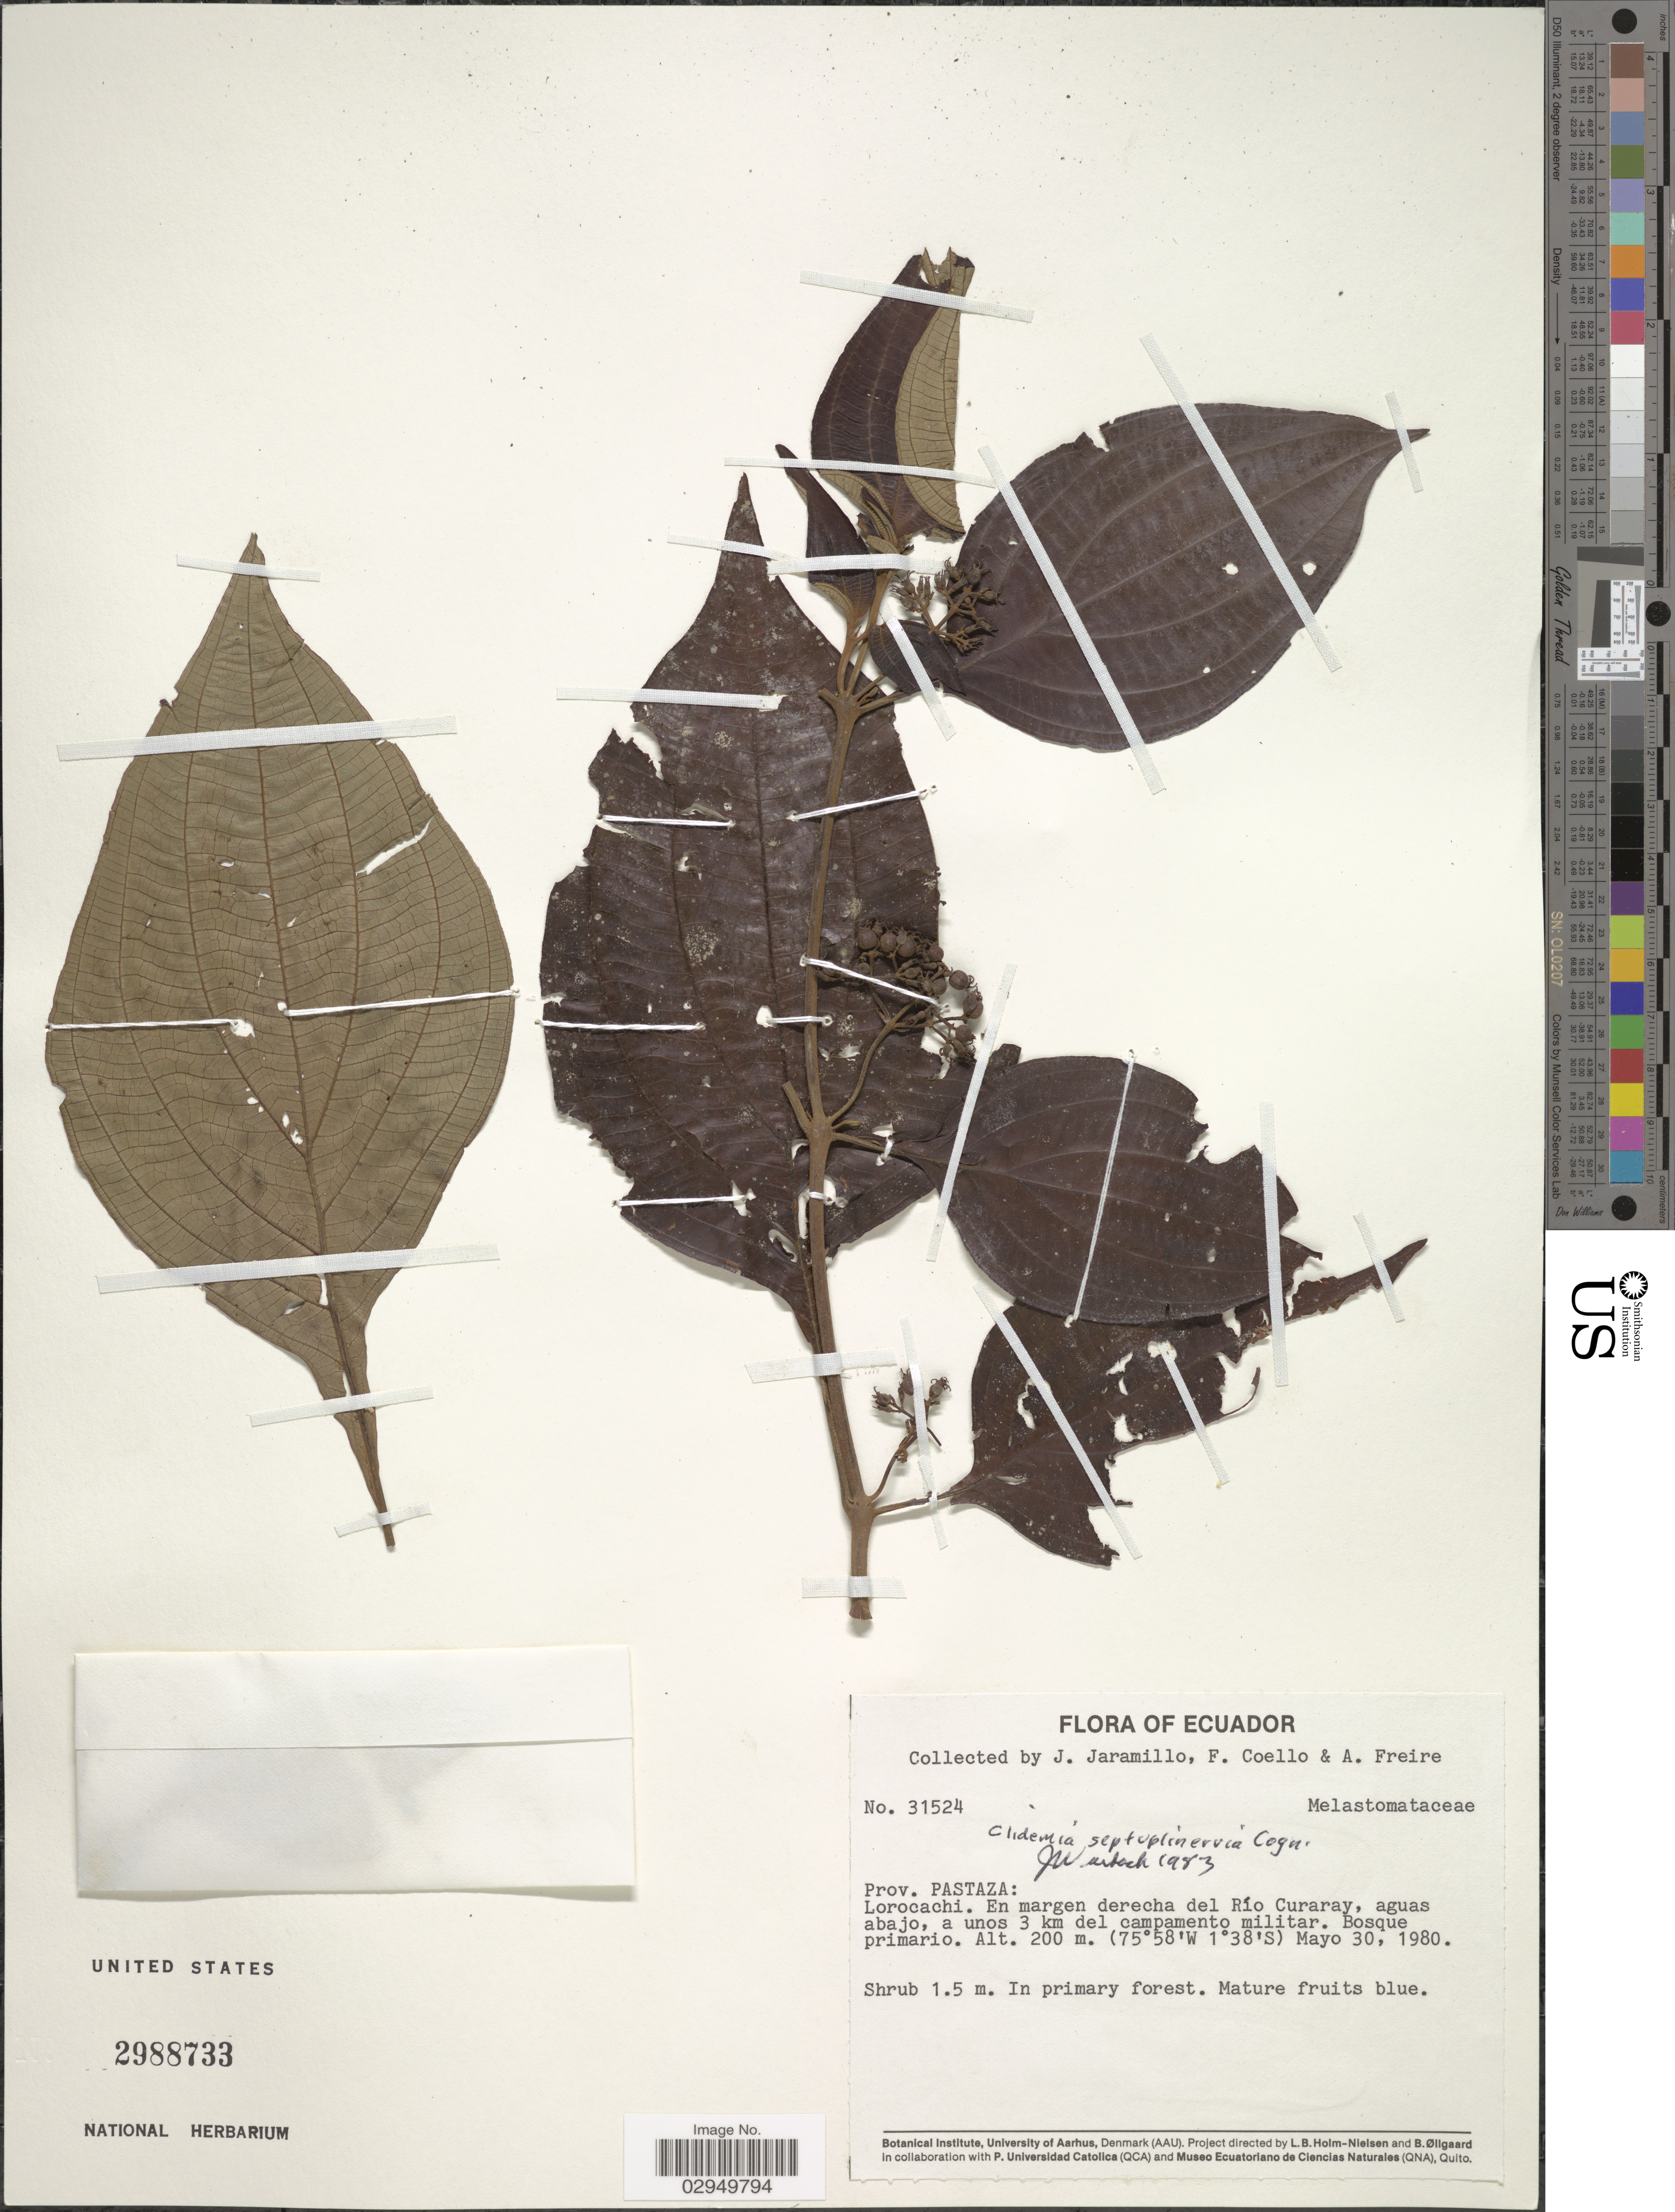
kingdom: Plantae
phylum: Tracheophyta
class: Magnoliopsida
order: Myrtales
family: Melastomataceae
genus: Clidemia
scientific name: Clidemia septuplinervia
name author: Cogn.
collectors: J. Jaramillo, F. Coello & A. Freire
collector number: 31524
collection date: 1980-05-30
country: Ecuador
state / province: Pastaza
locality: Lorocachi. En margen derecha del Río Curaray, aguas abajo, a unos km del campamento militar.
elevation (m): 200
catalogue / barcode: US 2988733